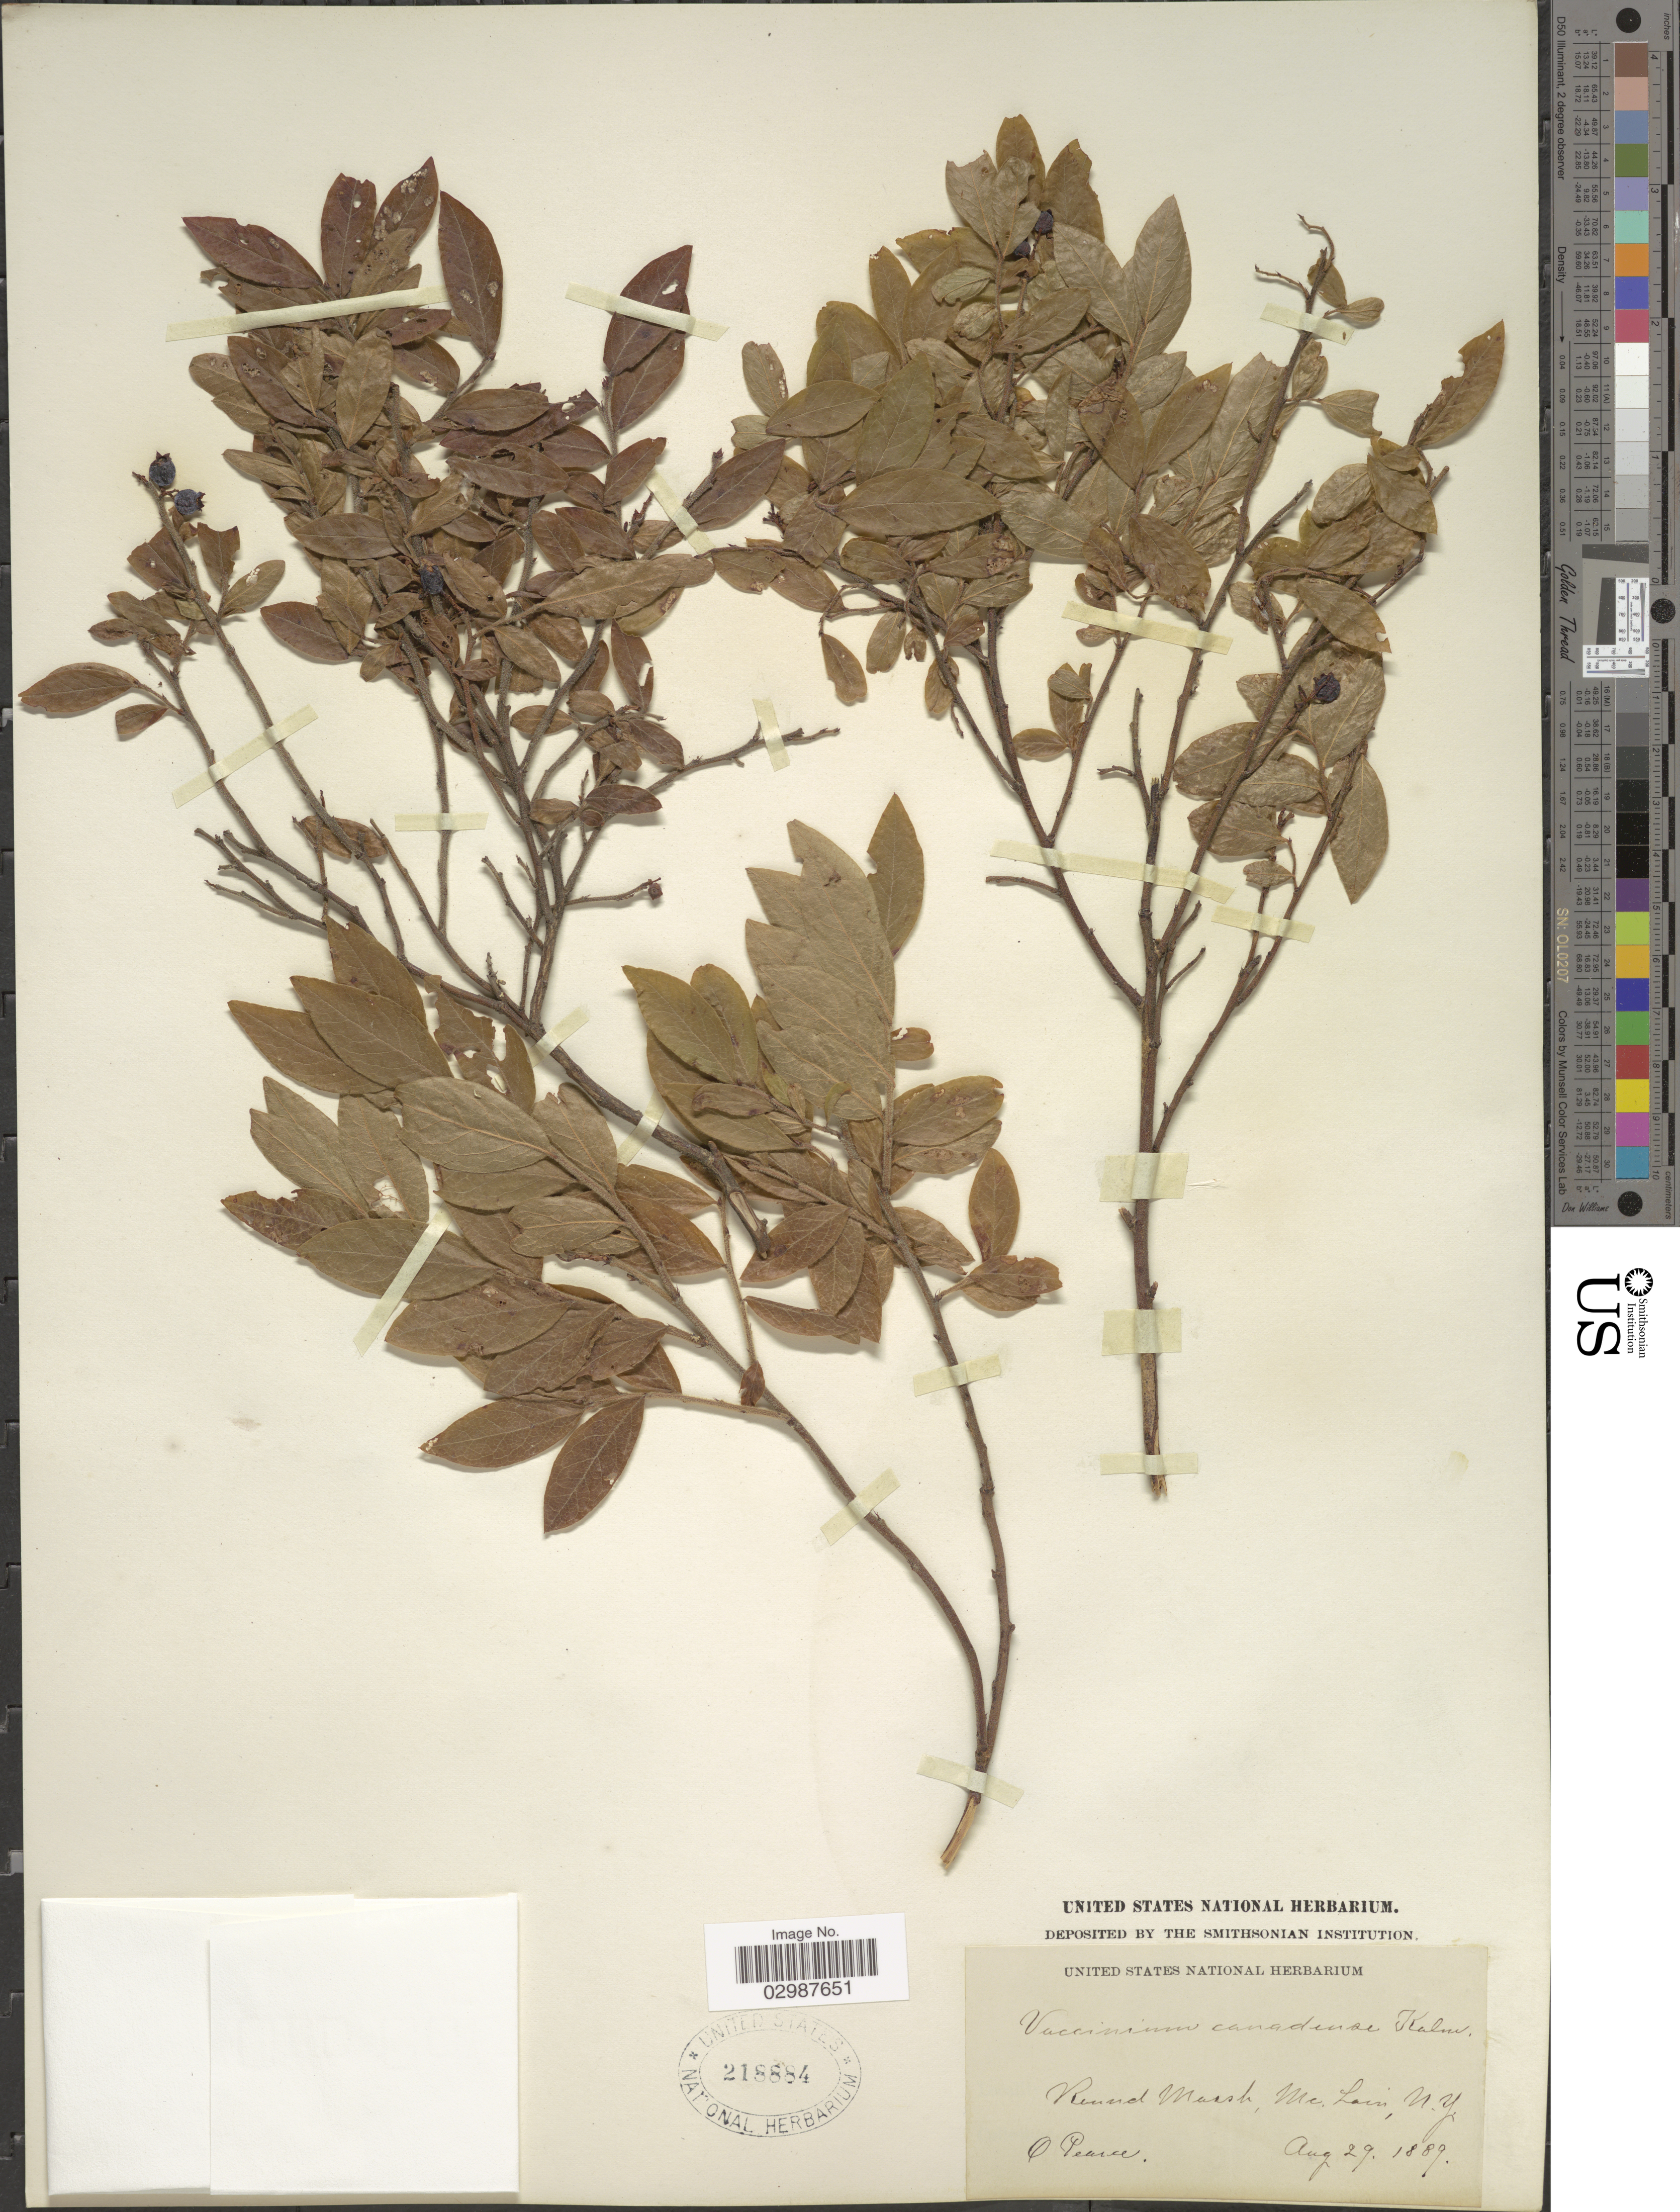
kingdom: Plantae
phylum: Tracheophyta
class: Magnoliopsida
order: Ericales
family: Ericaceae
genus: Vaccinium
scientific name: Vaccinium canadense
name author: Kalm ex Richardson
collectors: O. E. Pearce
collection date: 1889-08-29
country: United States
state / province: New York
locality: Round Marsh, McLain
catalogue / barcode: US 218884